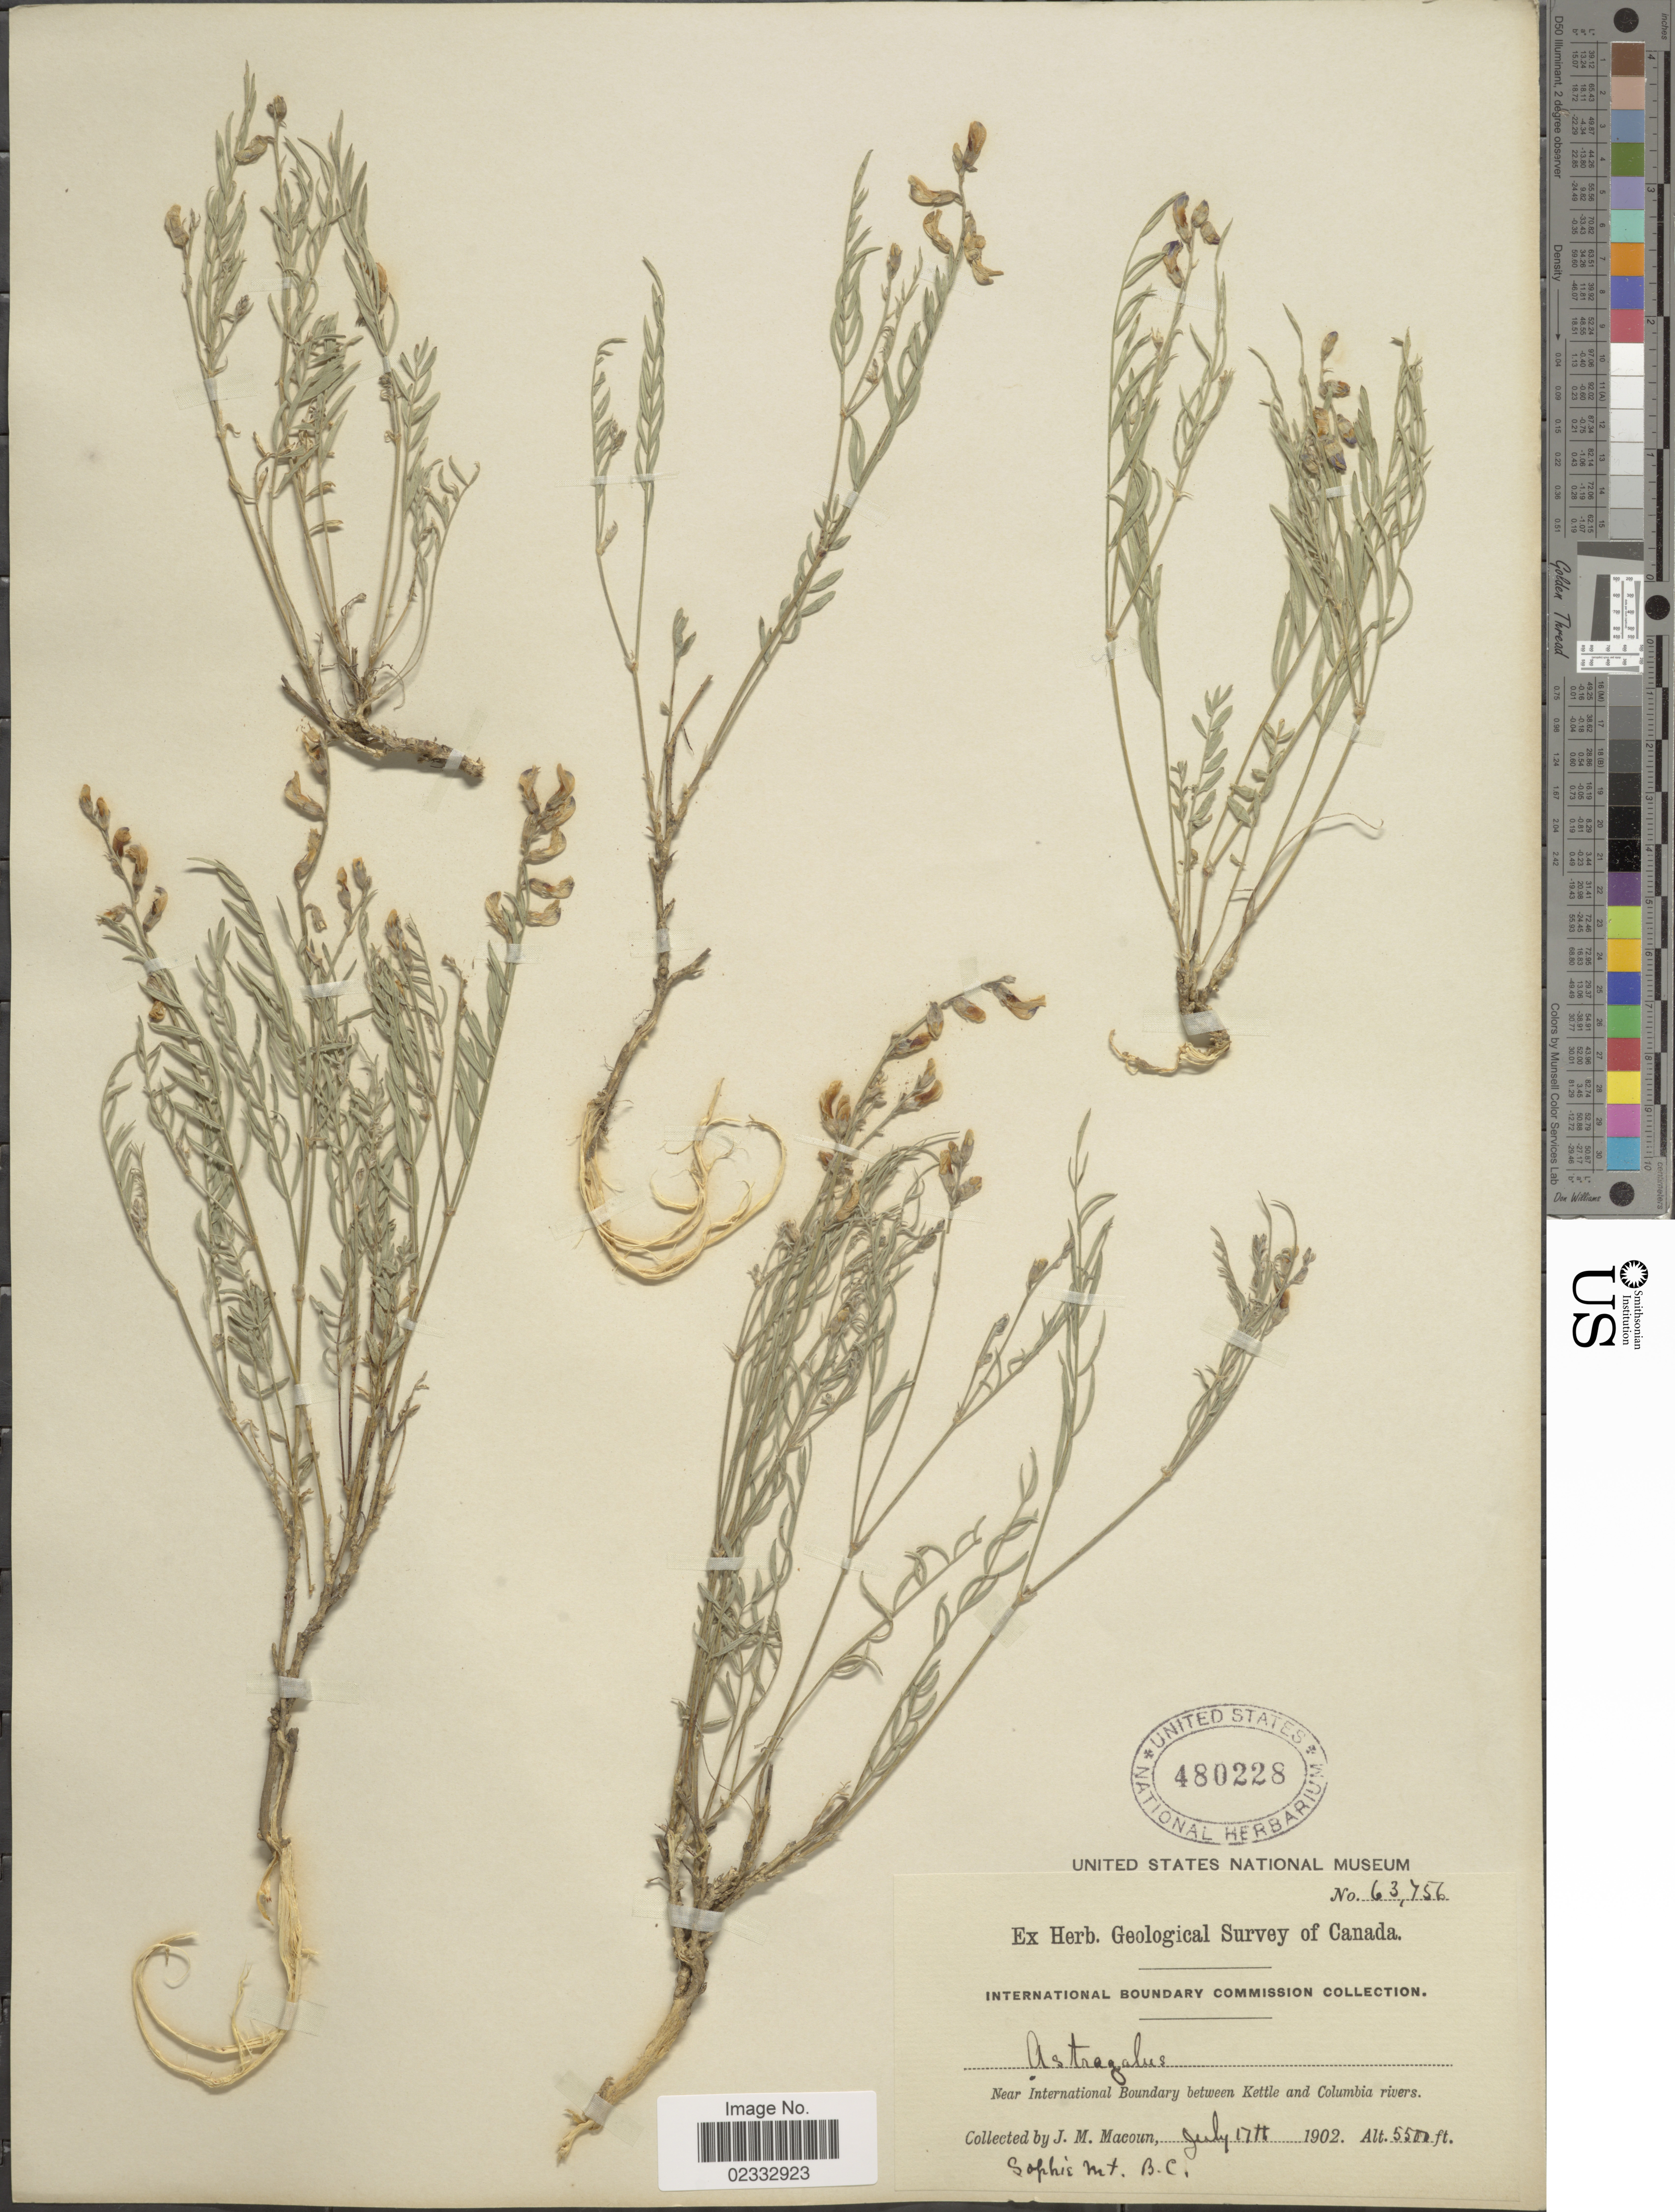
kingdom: Plantae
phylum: Tracheophyta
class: Magnoliopsida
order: Fabales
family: Fabaceae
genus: Astragalus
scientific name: Astragalus miser var. serotinus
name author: (A. Gray) Barneby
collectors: J. M. Macoun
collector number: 63756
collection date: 1902-07-17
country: Canada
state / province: British Columbia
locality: Near International Boundary between Kettle and Columbia rivers, Sphis Mt.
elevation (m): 1676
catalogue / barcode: US 480228